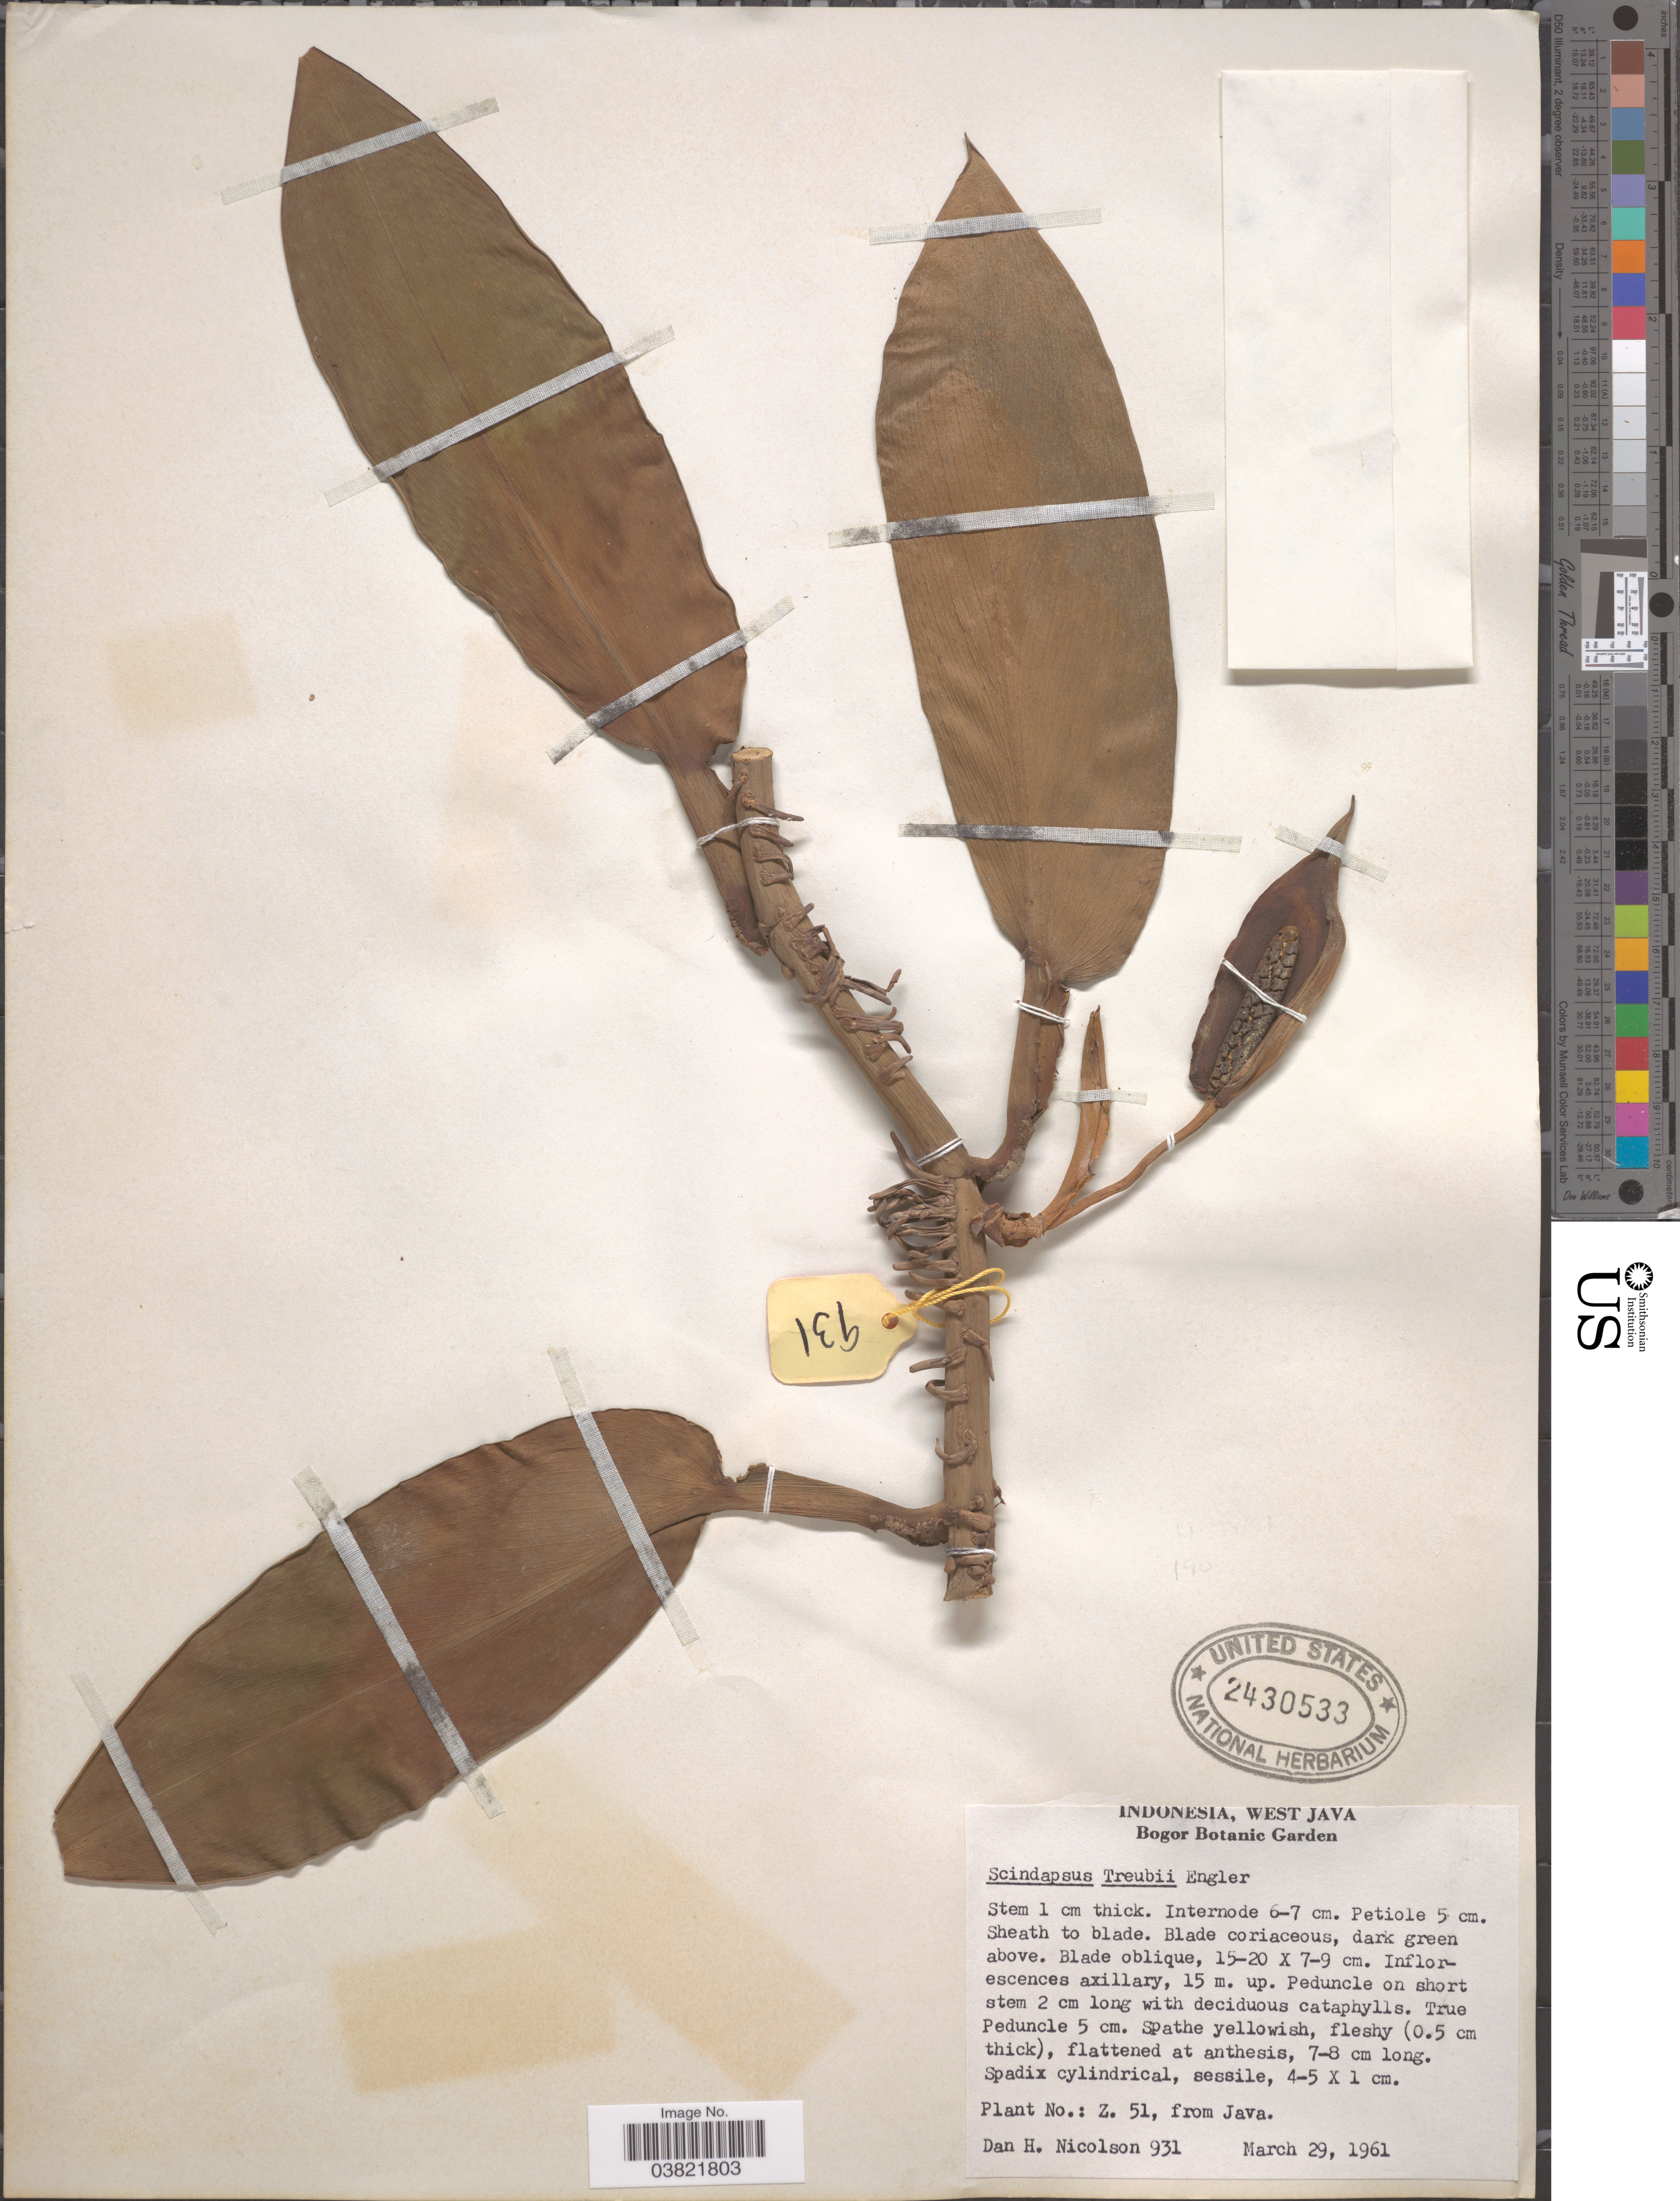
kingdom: Plantae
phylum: Tracheophyta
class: Liliopsida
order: Alismatales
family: Araceae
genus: Scindapsus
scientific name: Scindapsus treubii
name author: Engl.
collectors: D. H. Nicolson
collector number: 931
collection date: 1961-03-29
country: Indonesia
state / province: Java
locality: West Java, Bogor Botanic Garden. Java.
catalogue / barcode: US 2430533